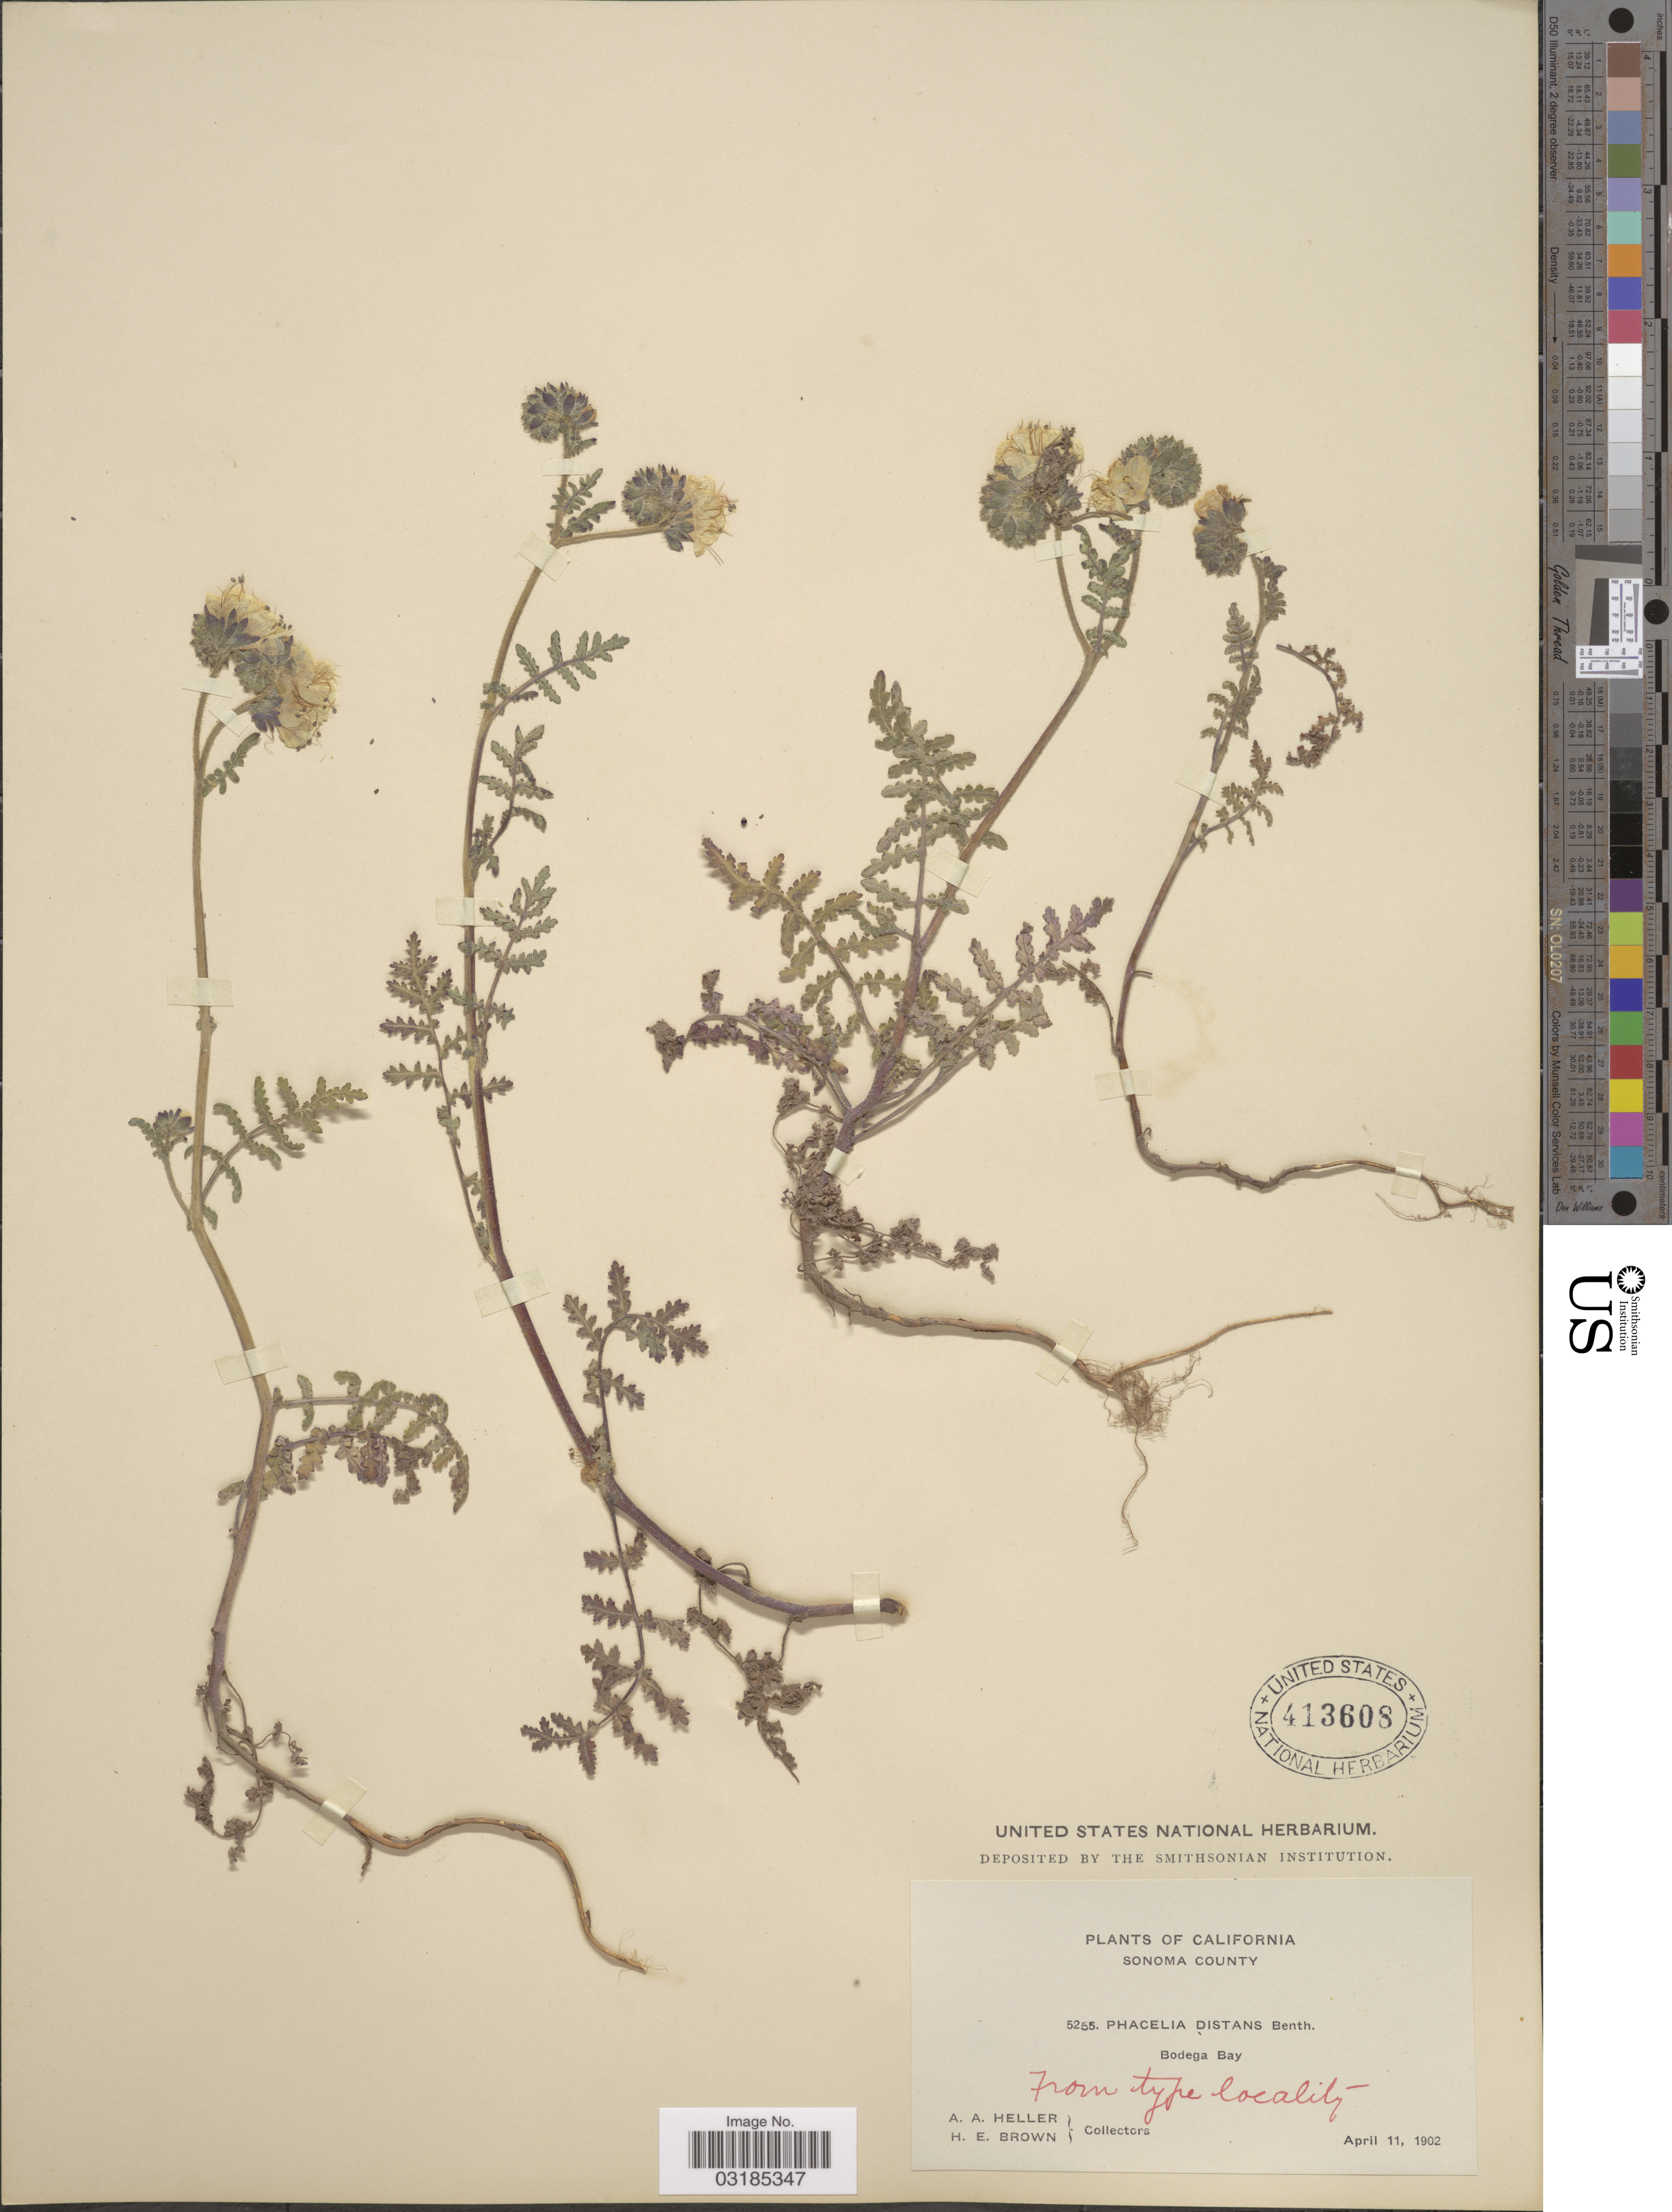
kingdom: Plantae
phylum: Tracheophyta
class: Magnoliopsida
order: Boraginales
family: Hydrophyllaceae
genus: Phacelia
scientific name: Phacelia distans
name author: Benth.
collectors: A. A. Heller & H. E. Brown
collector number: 5255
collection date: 1902-04-11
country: United States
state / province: California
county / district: Sonoma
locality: Sonoma County. Bodega Bay.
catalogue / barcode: US 413608